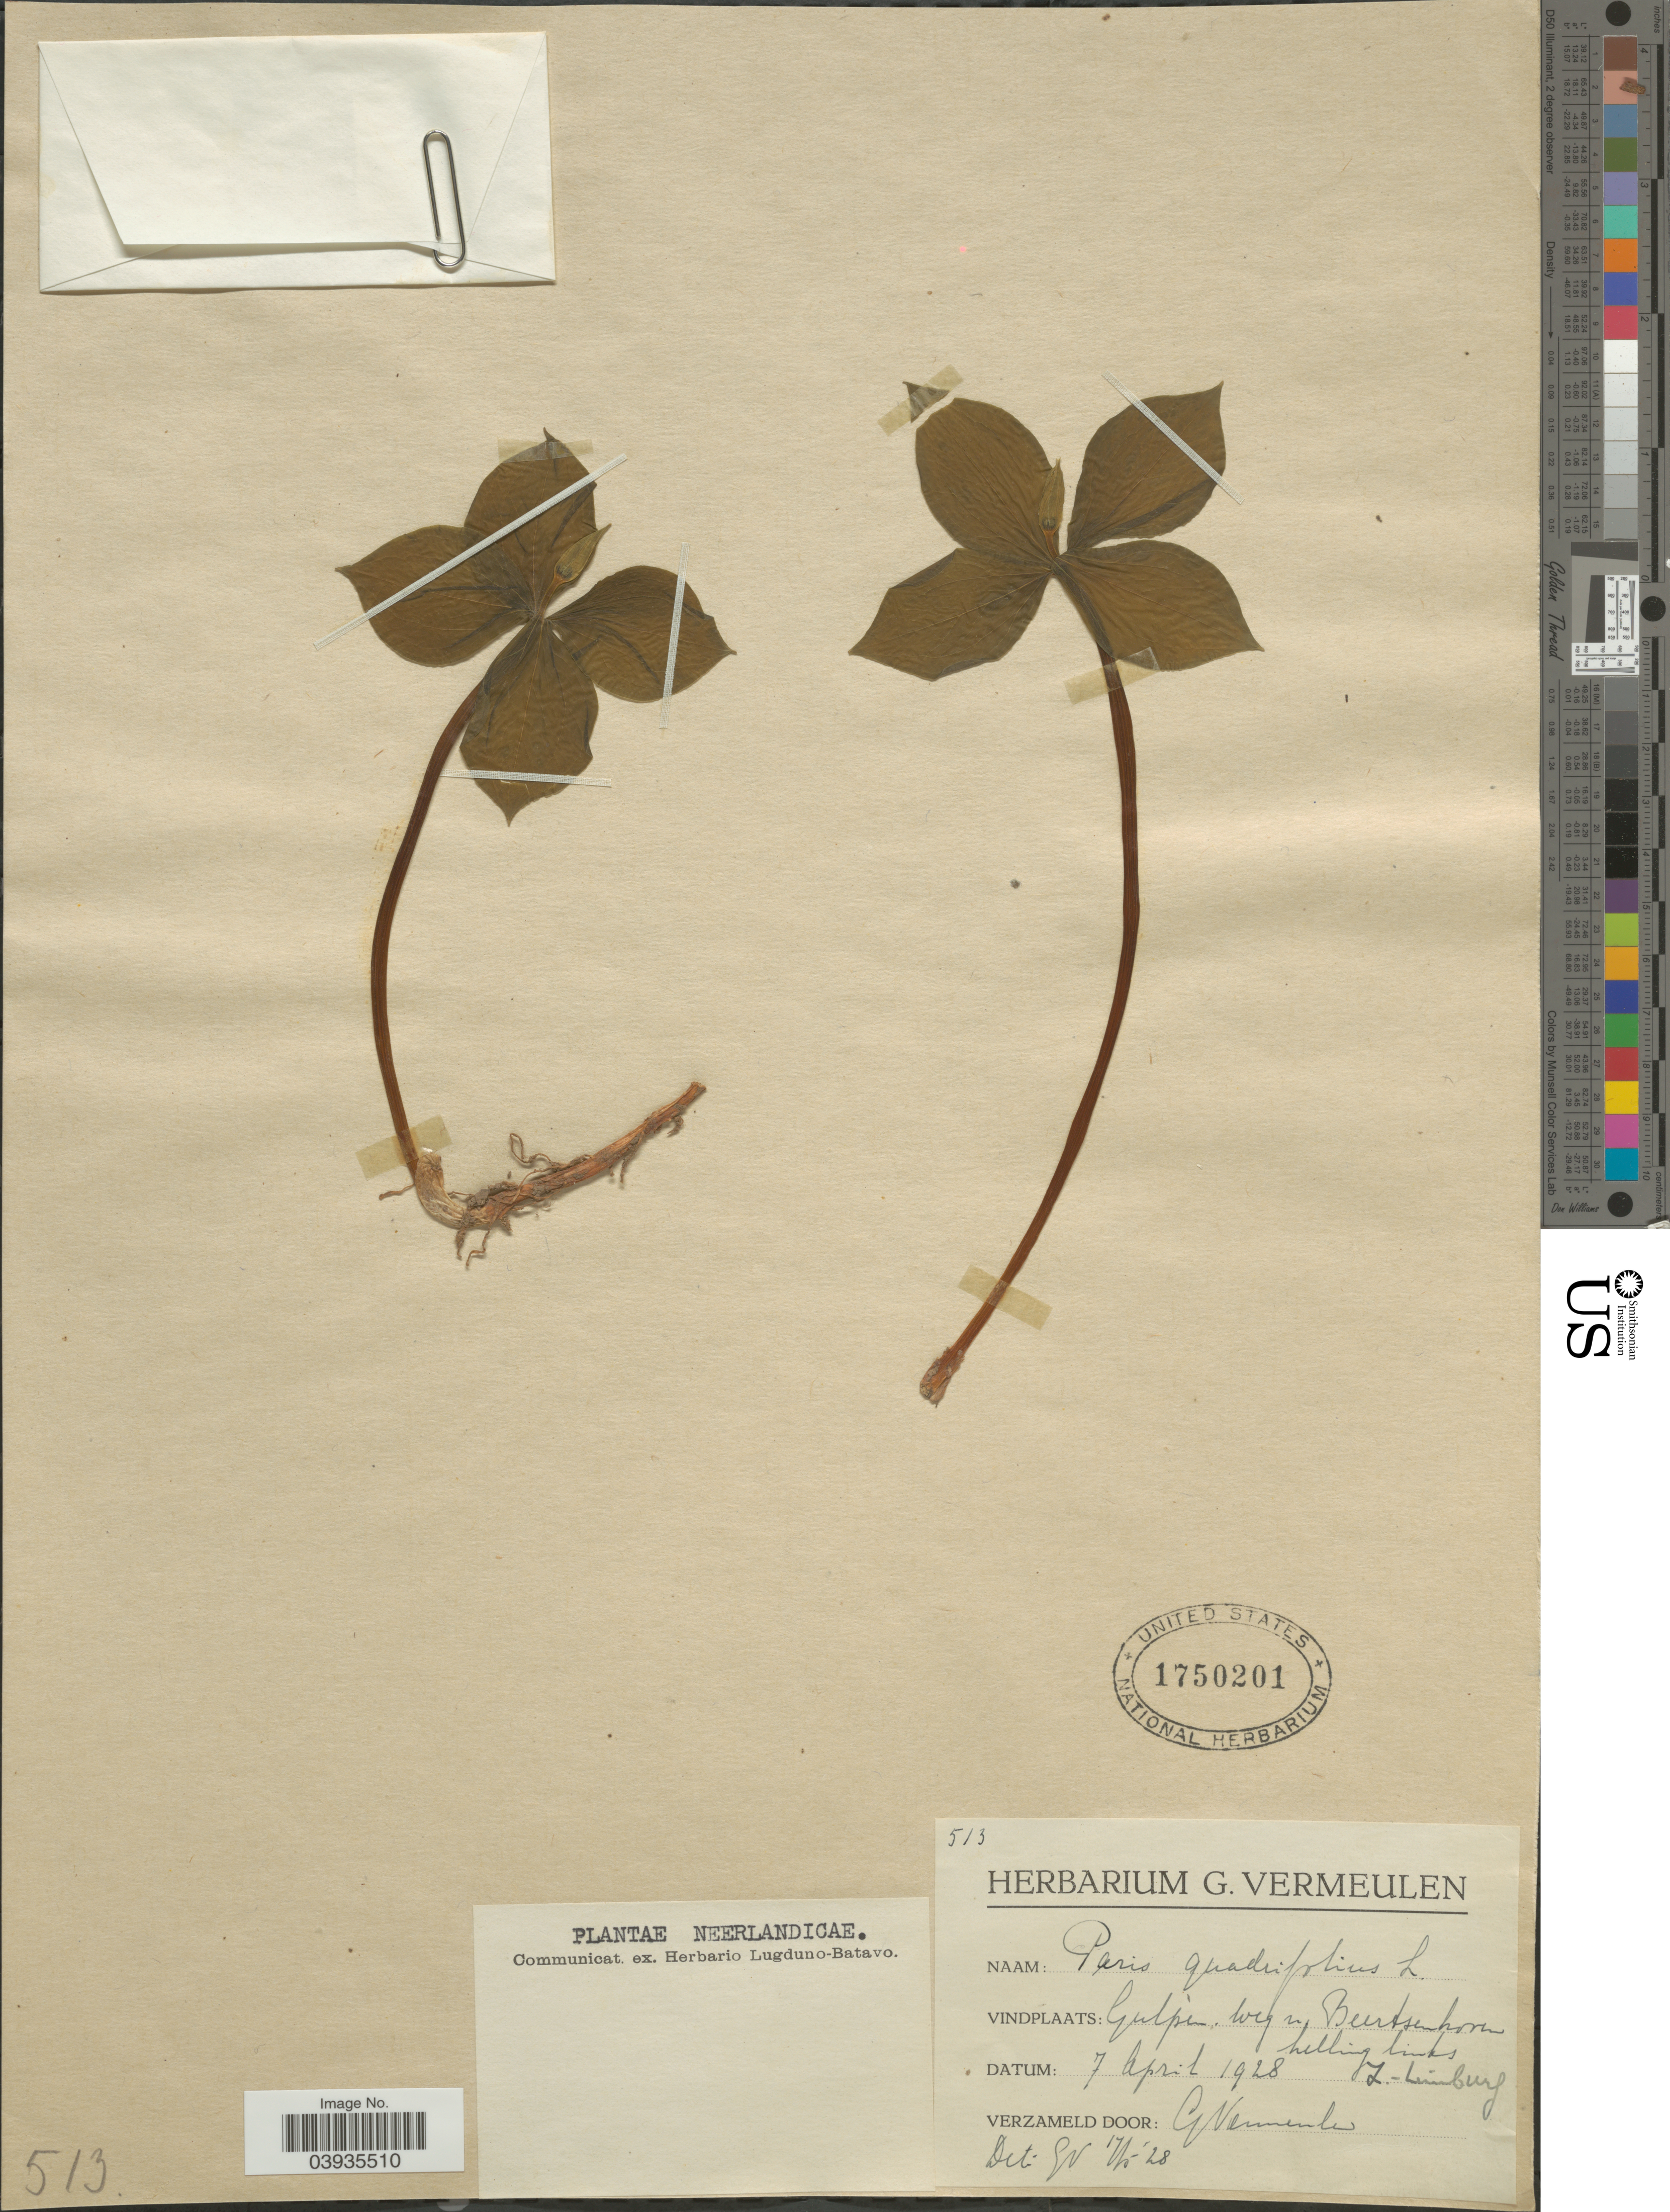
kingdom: Plantae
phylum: Tracheophyta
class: Liliopsida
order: Liliales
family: Melanthiaceae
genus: Paris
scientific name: Paris quadrifolia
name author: L.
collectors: G. Vermeulen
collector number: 513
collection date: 1928-04-07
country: Netherlands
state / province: Limburg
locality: Gulpen weg n. Beertsenhoven helling links. Z-Limburg.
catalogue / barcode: US 1750201